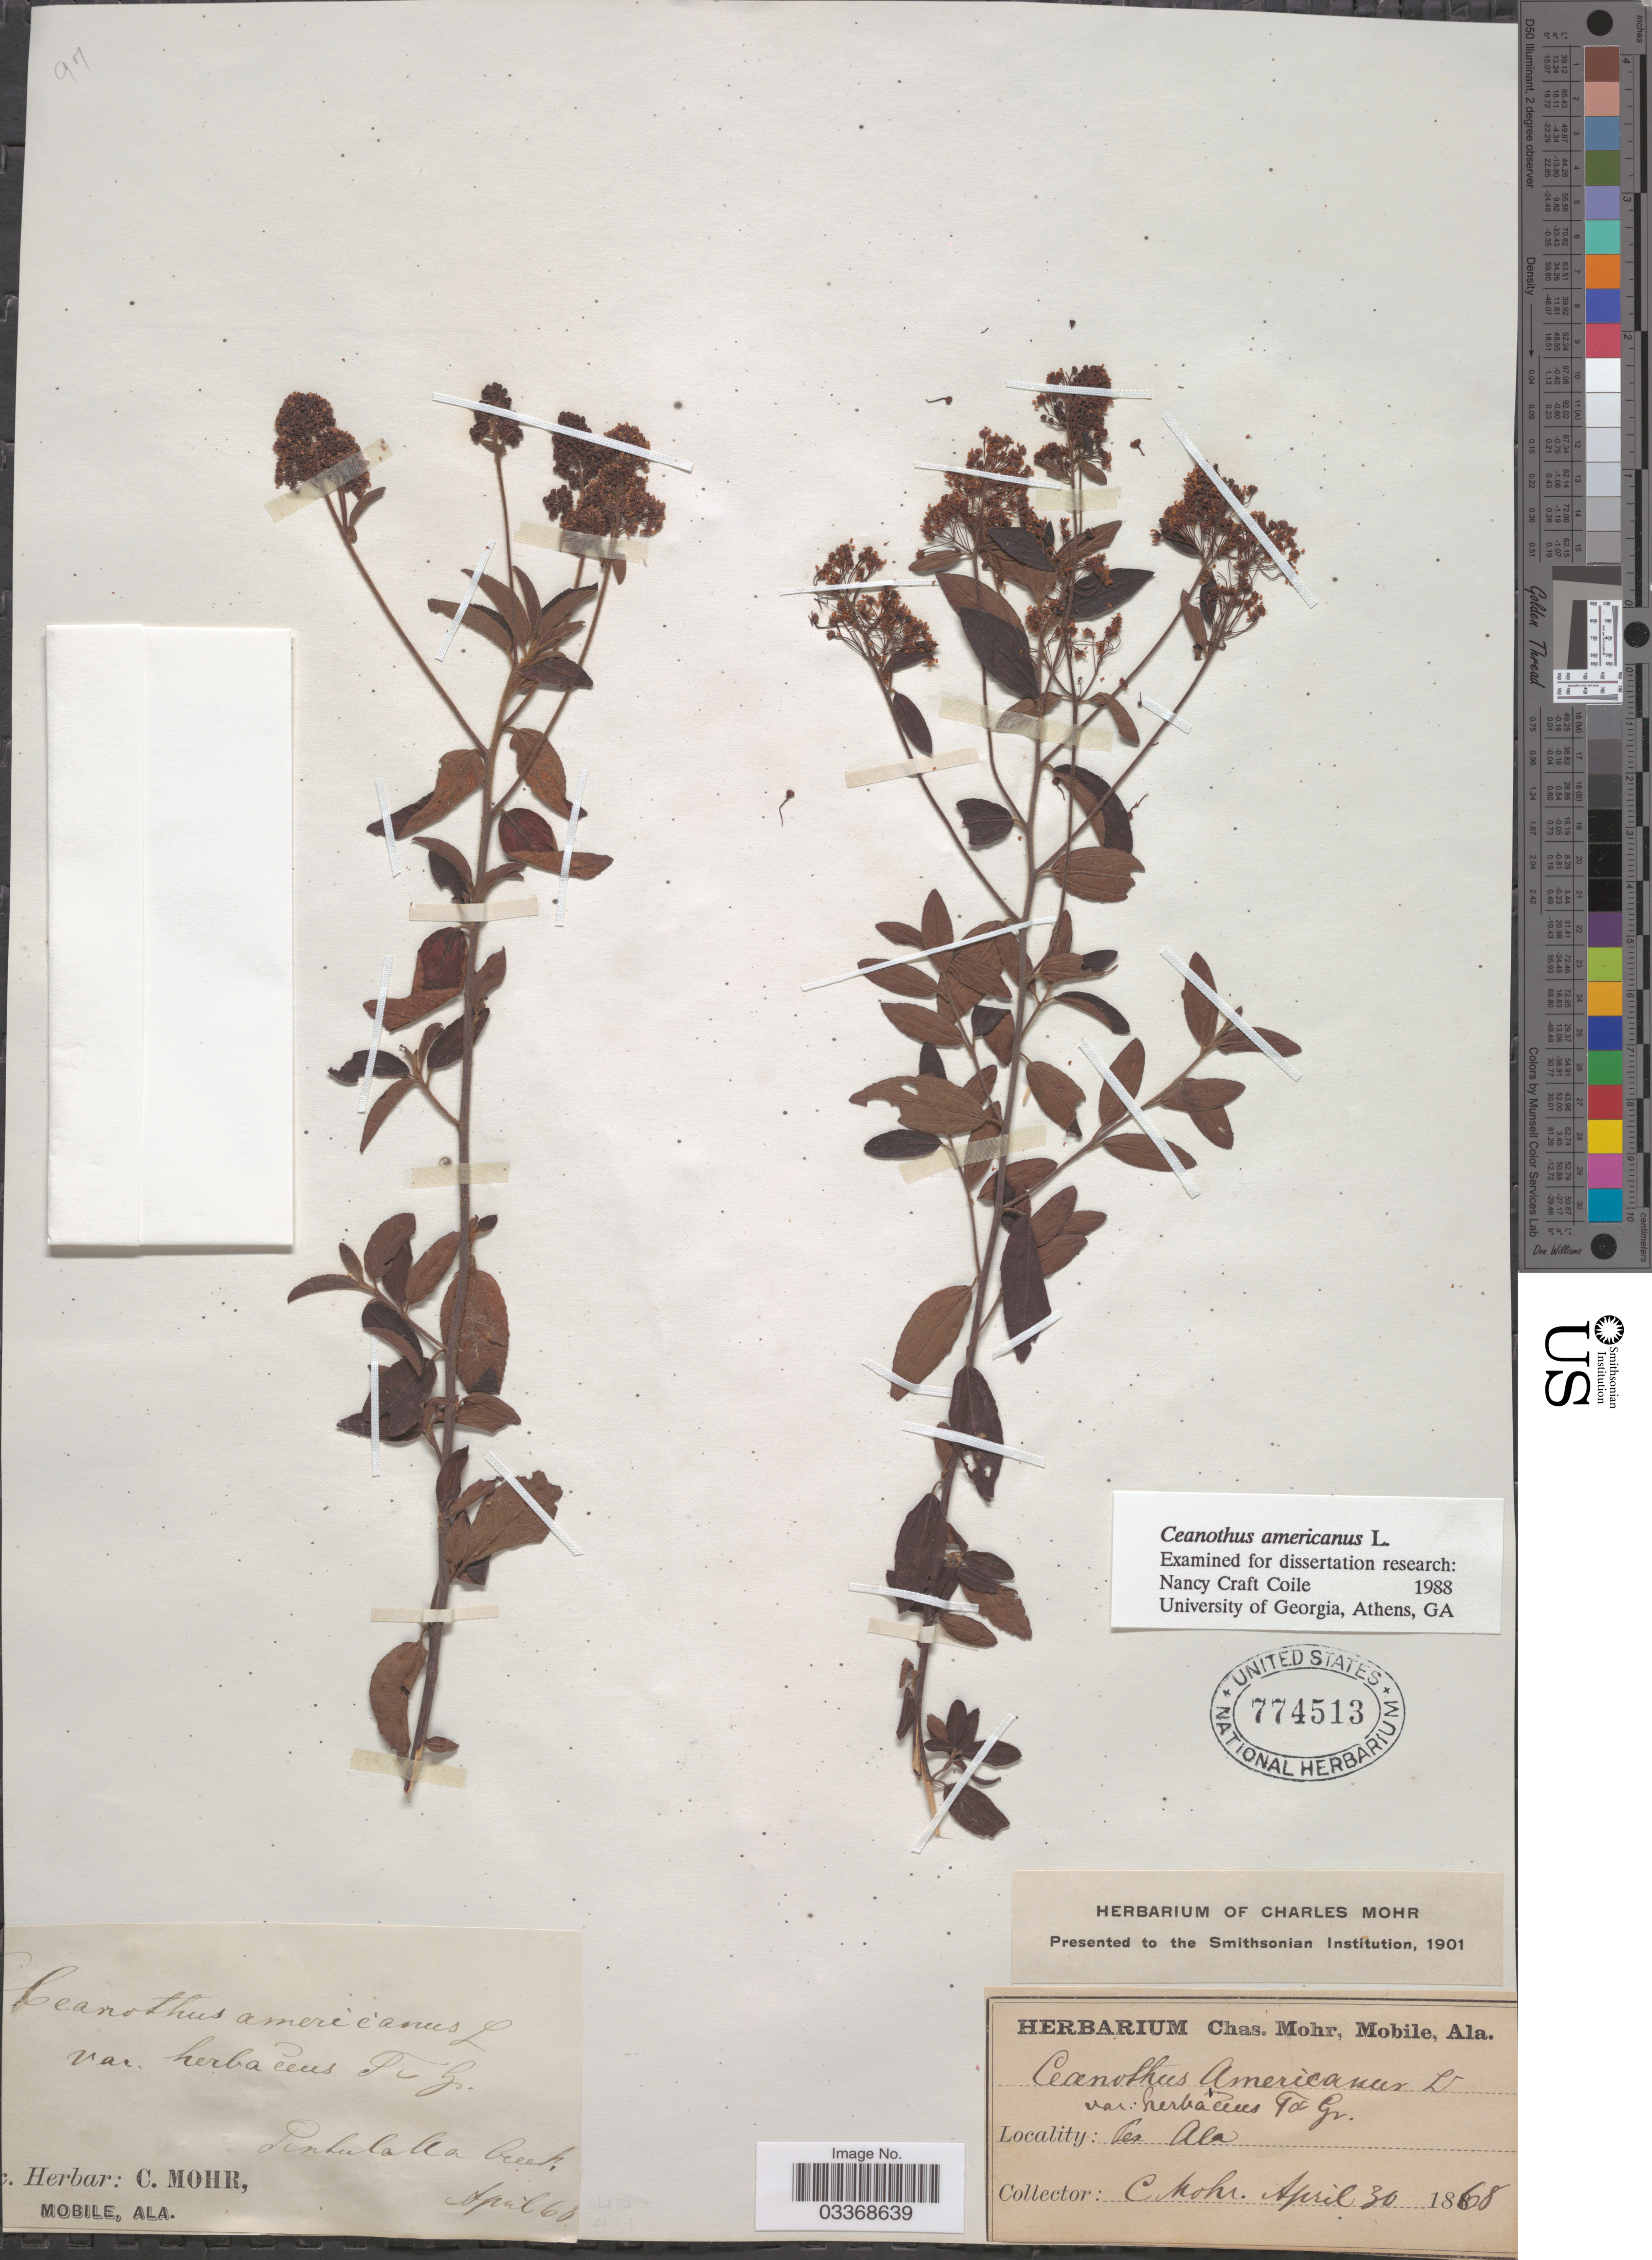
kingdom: Plantae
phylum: Tracheophyta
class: Magnoliopsida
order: Rosales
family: Rhamnaceae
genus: Ceanothus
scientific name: Ceanothus americanus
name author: L.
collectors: Mohr, C. T. (herbarium)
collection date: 1868-04-30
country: United States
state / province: Alabama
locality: Pintulalla Creek.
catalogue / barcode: US 774513